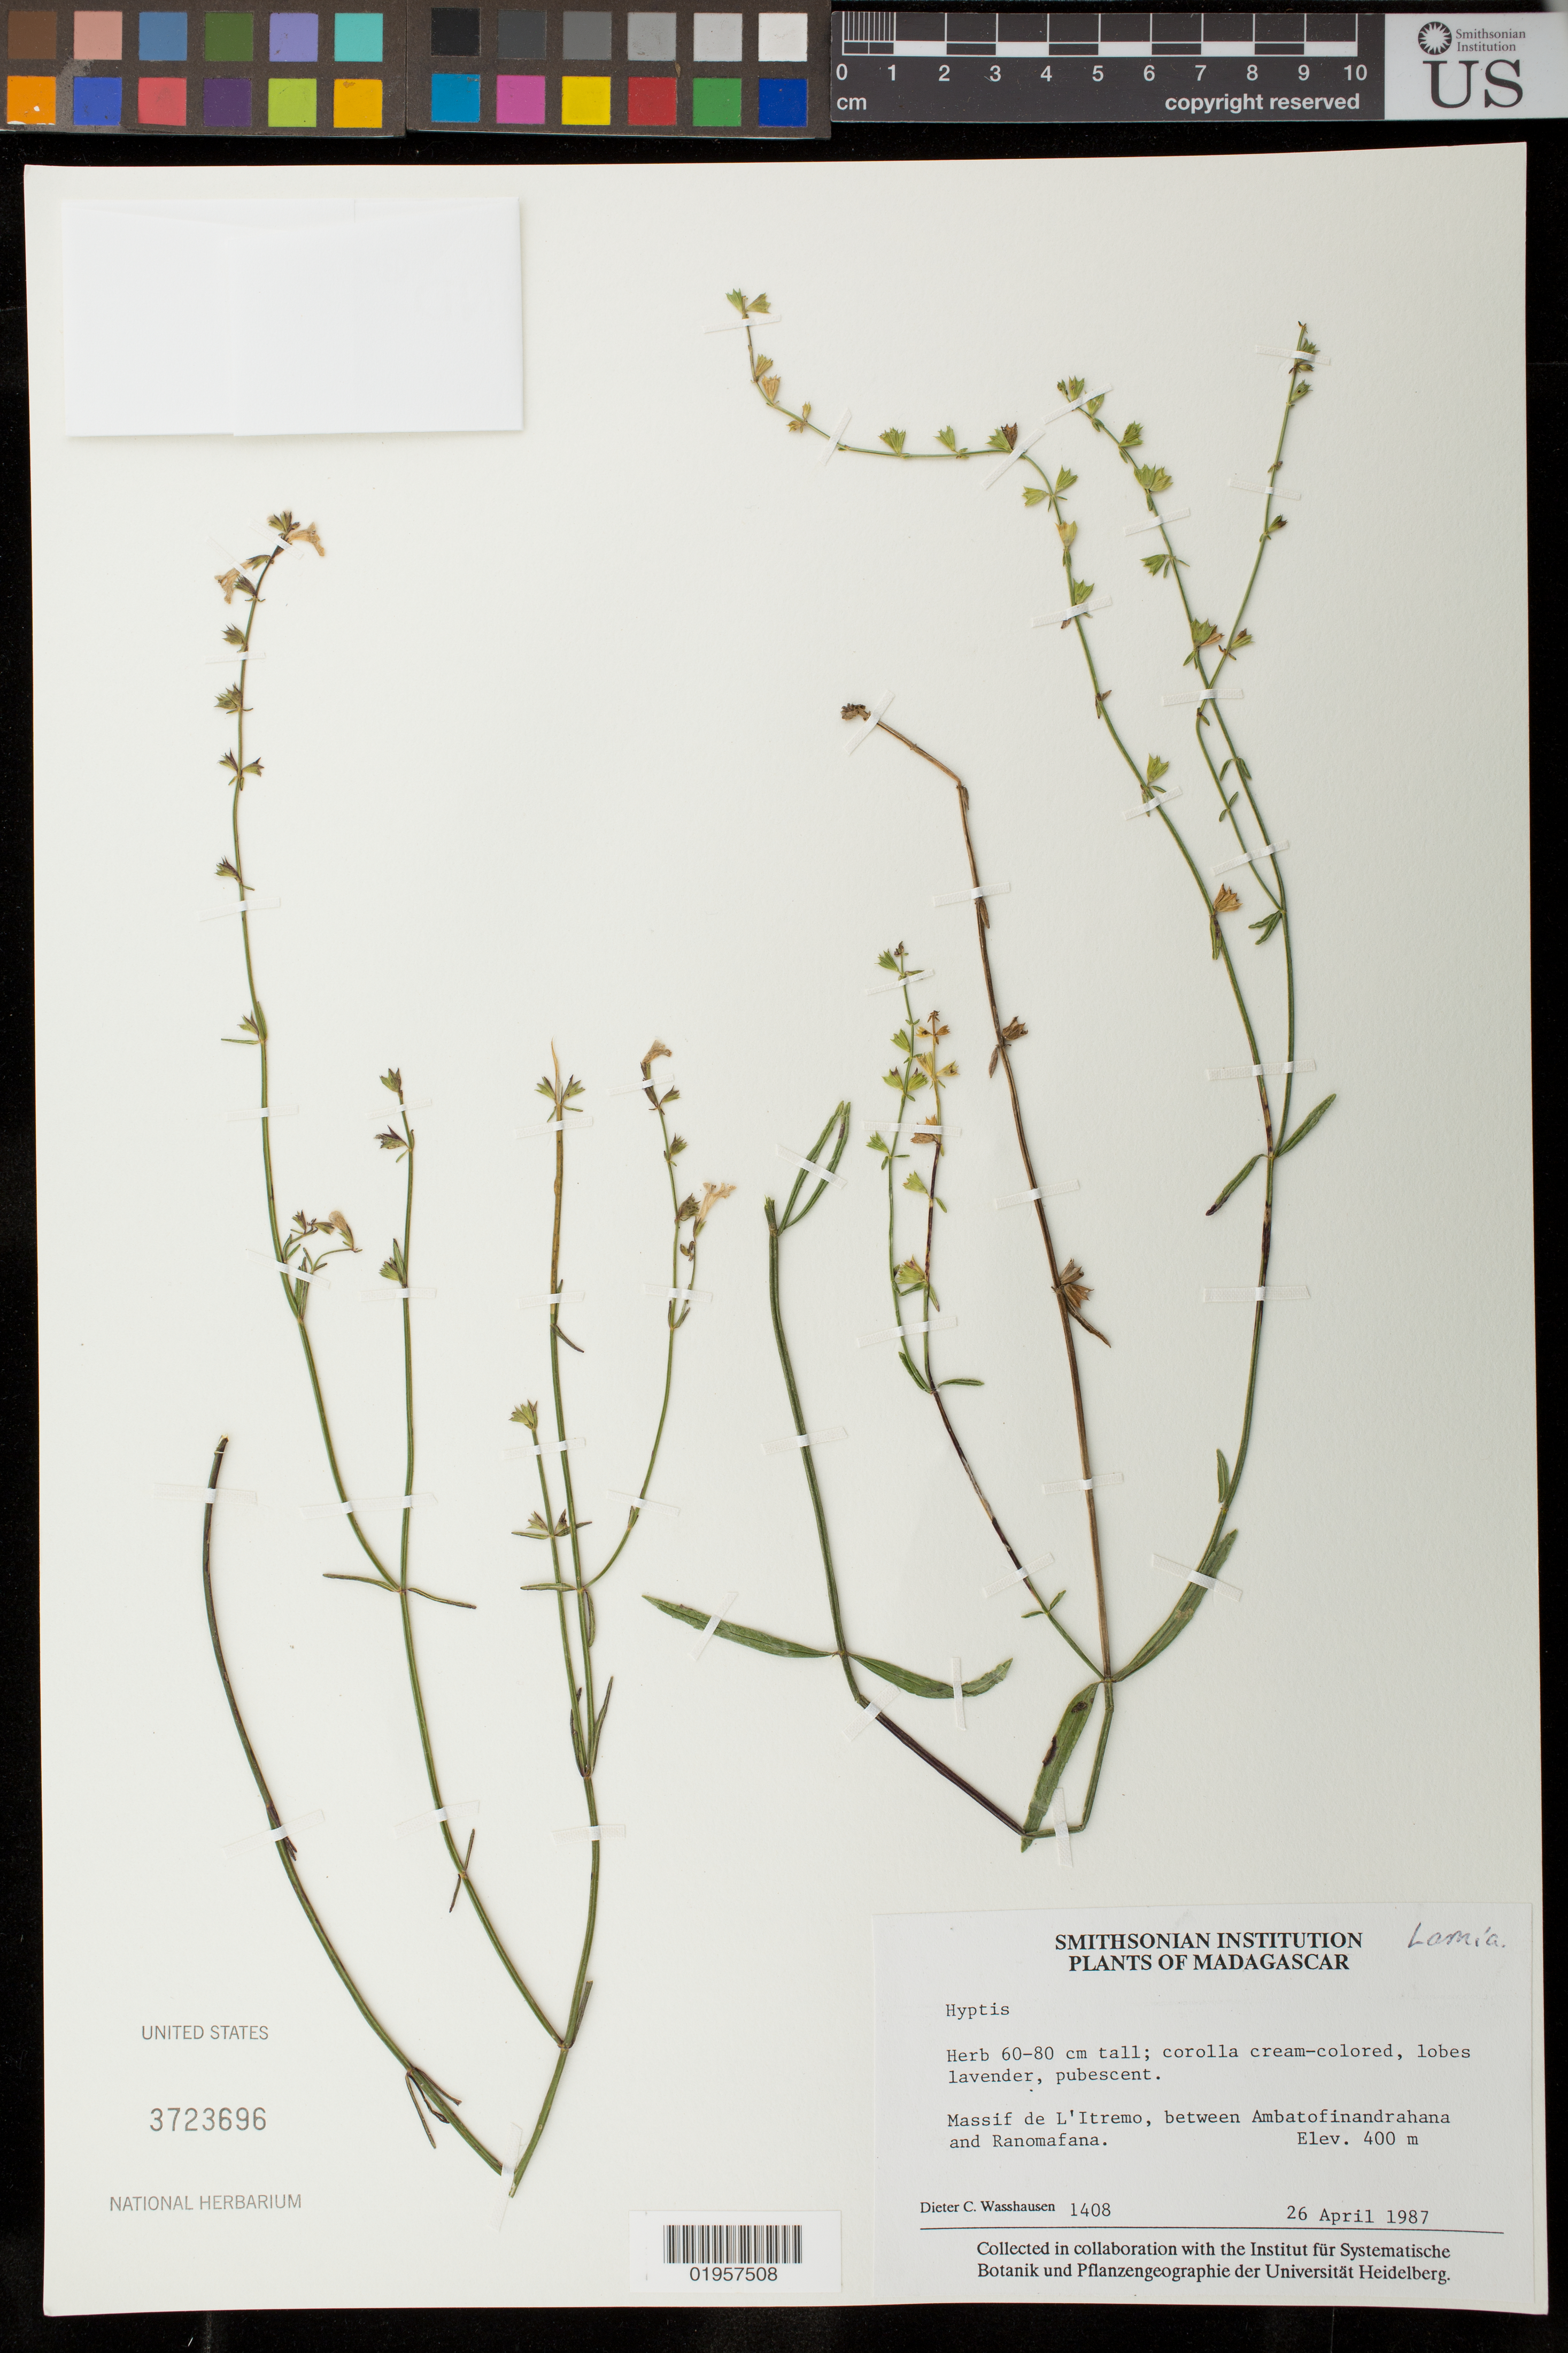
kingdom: Plantae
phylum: Tracheophyta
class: Magnoliopsida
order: Lamiales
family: Lamiaceae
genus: Hyptis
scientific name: Hyptis sp.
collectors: D. C. Wasshausen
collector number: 1408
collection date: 1987-04-26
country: Madagascar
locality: Massif de L'Itremo, between Ambatofinandrahana and Ranomafana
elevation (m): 400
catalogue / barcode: US 3723696